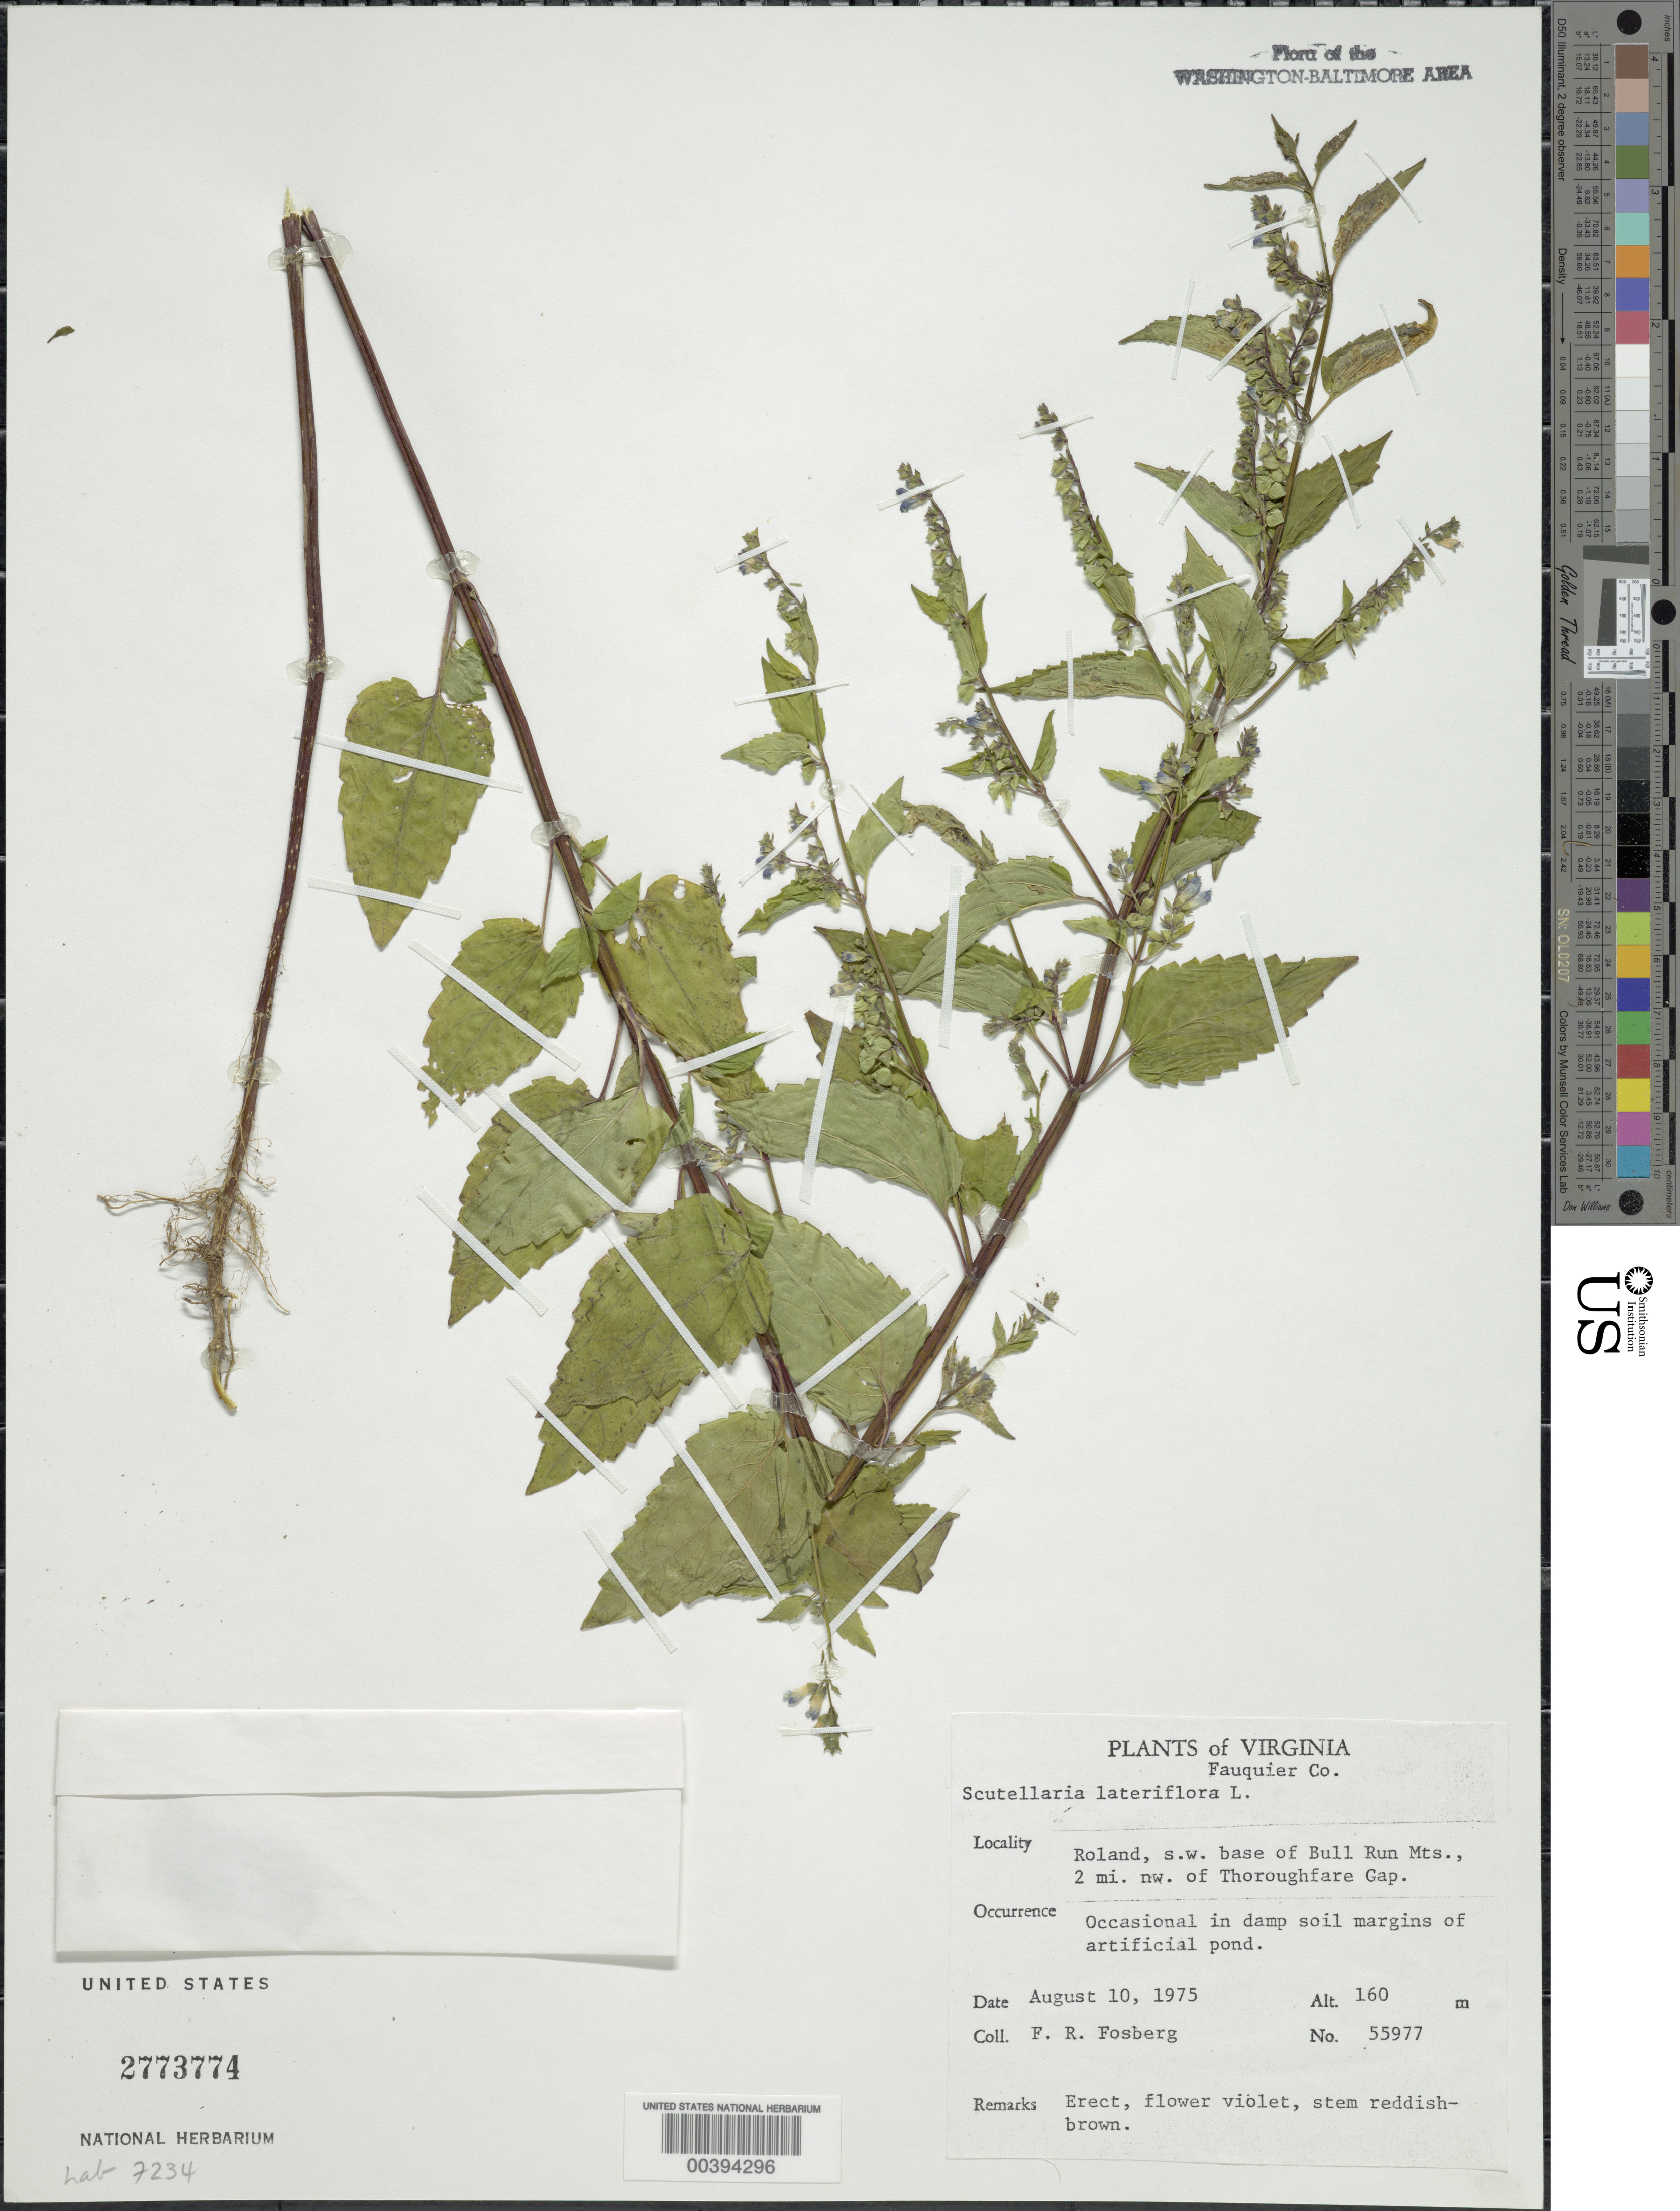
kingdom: Plantae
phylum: Tracheophyta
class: Magnoliopsida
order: Lamiales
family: Lamiaceae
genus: Scutellaria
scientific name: Scutellaria lateriflora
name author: L.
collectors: F. R. Fosberg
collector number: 55977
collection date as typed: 10 Aug 1975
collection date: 1975-08-10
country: United States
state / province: Virginia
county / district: Fauquier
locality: Roland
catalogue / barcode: US 2773774